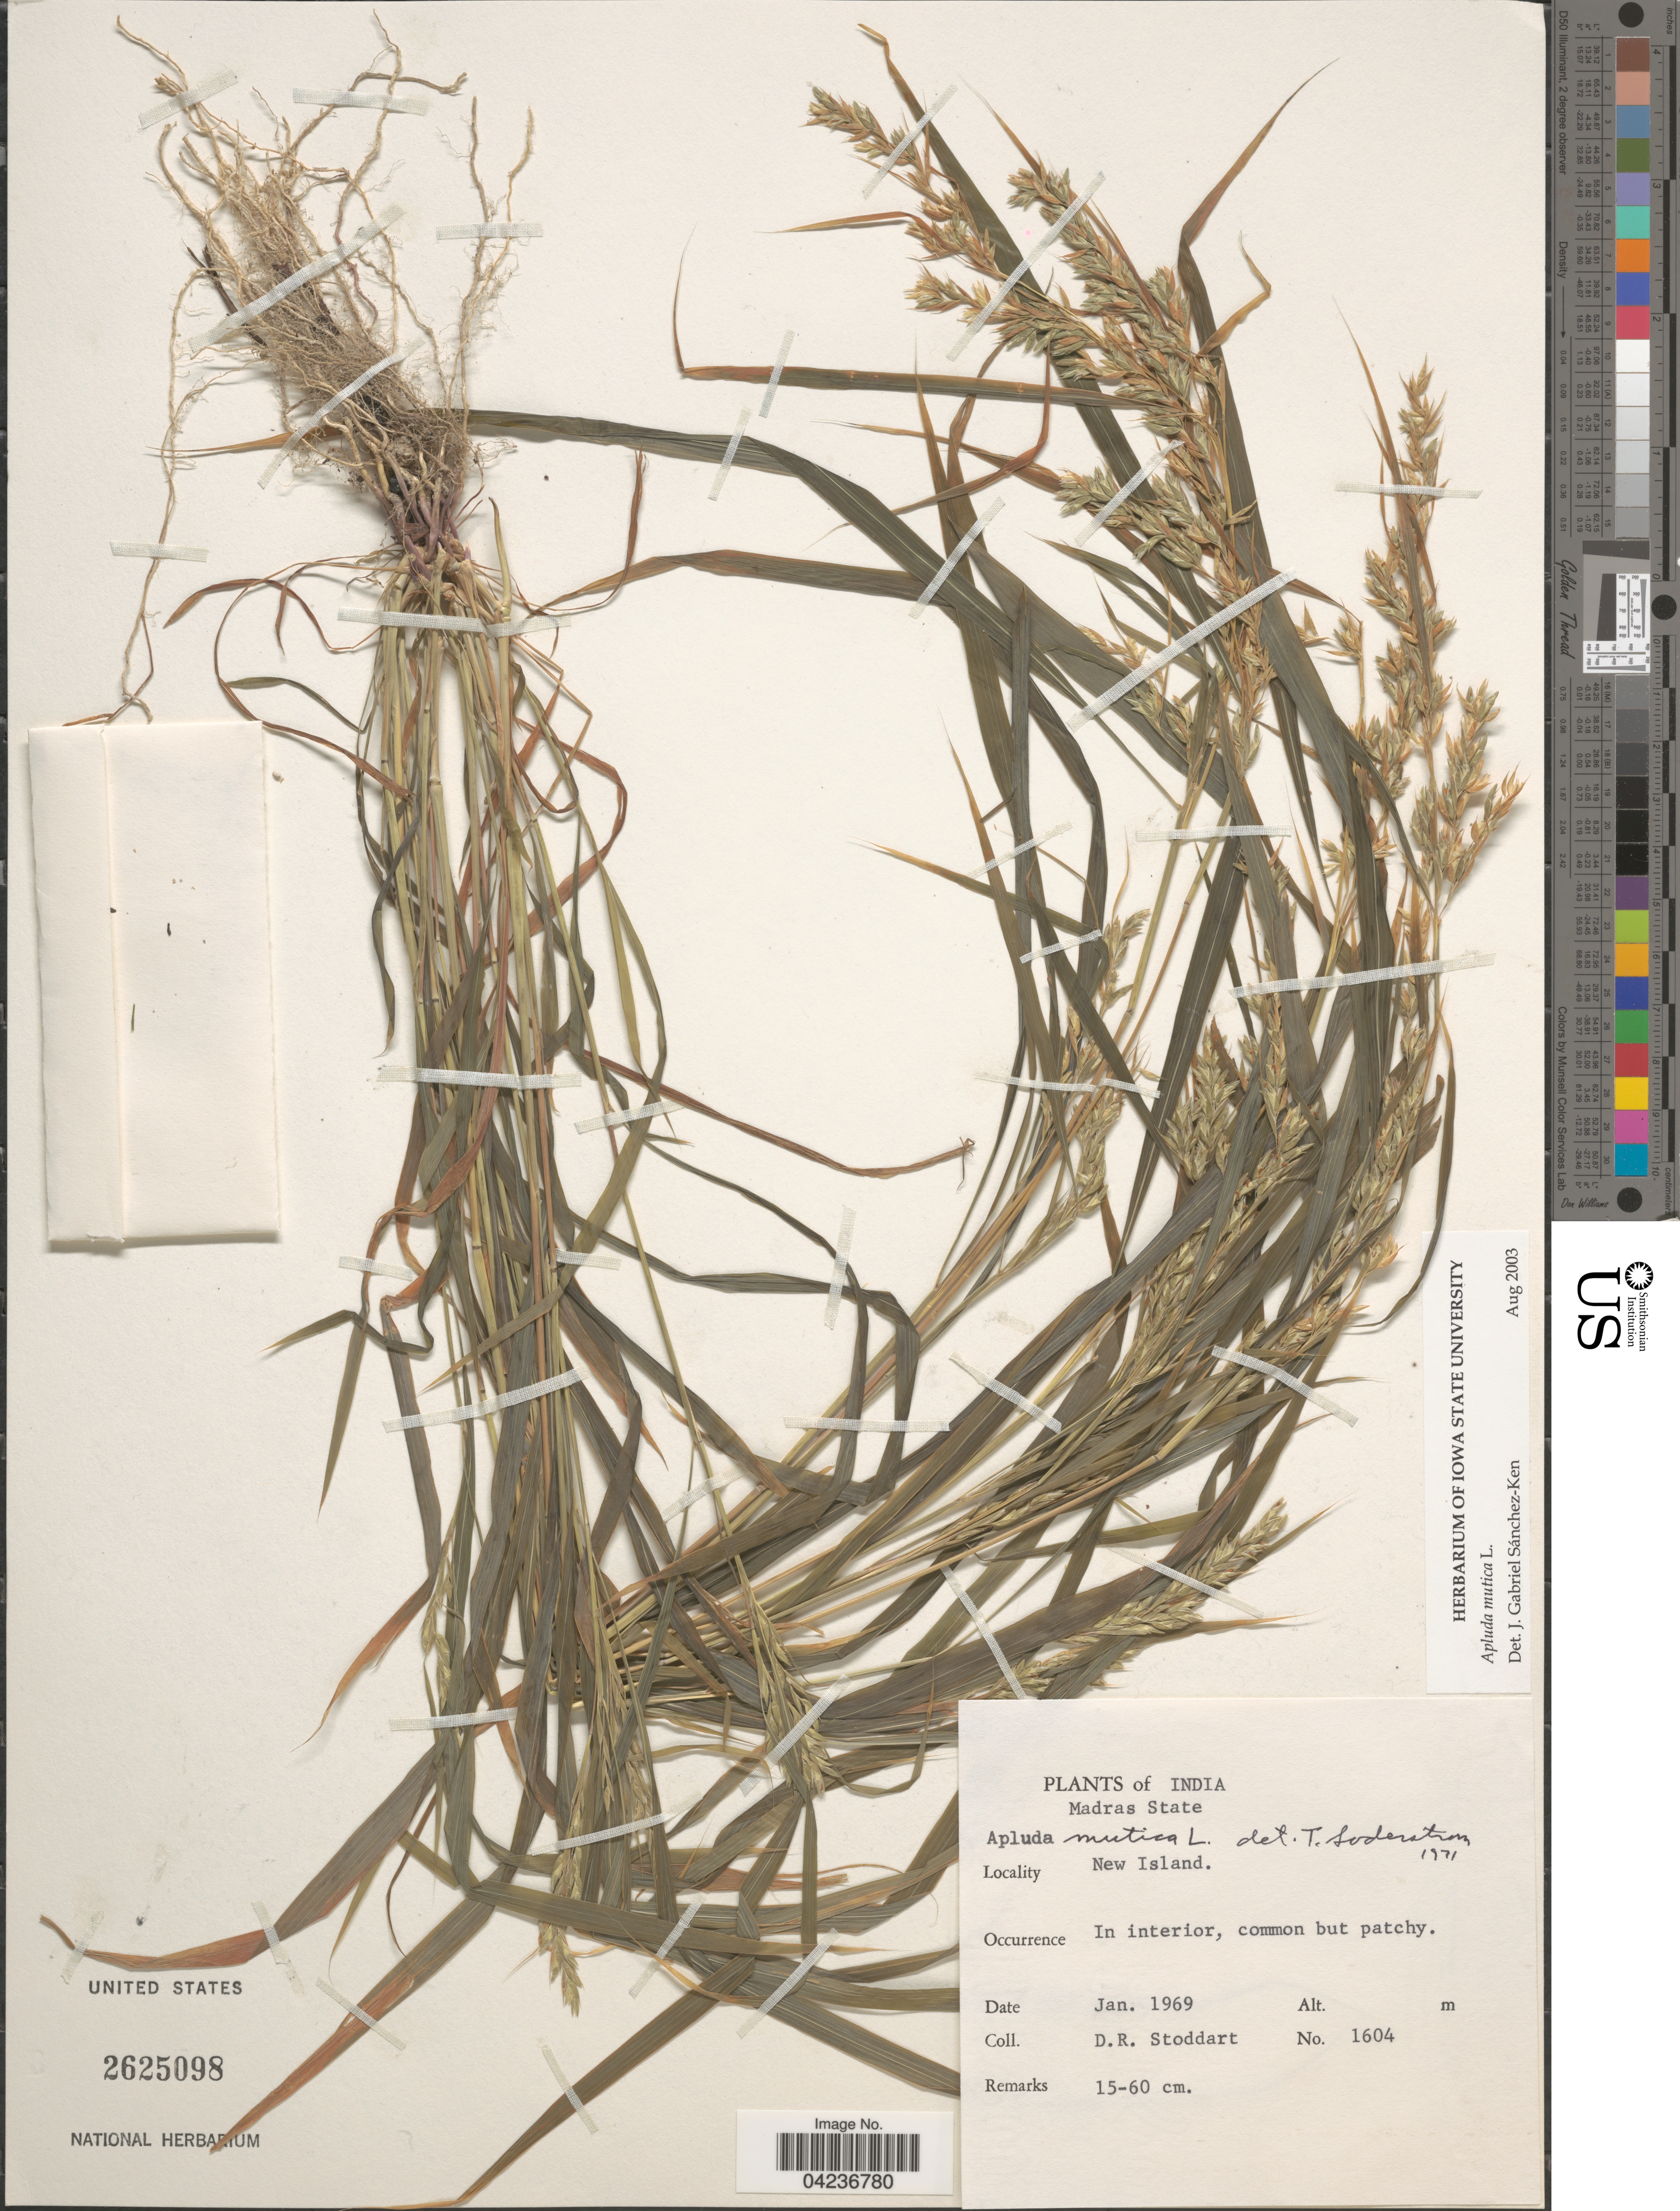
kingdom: Plantae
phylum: Tracheophyta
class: Liliopsida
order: Poales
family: Poaceae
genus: Apluda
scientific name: Apluda mutica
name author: L.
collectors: D. R. Stoddart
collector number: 1604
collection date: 1969-01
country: India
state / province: Tamil Nadu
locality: Madras State. New Island.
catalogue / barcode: US 2625098